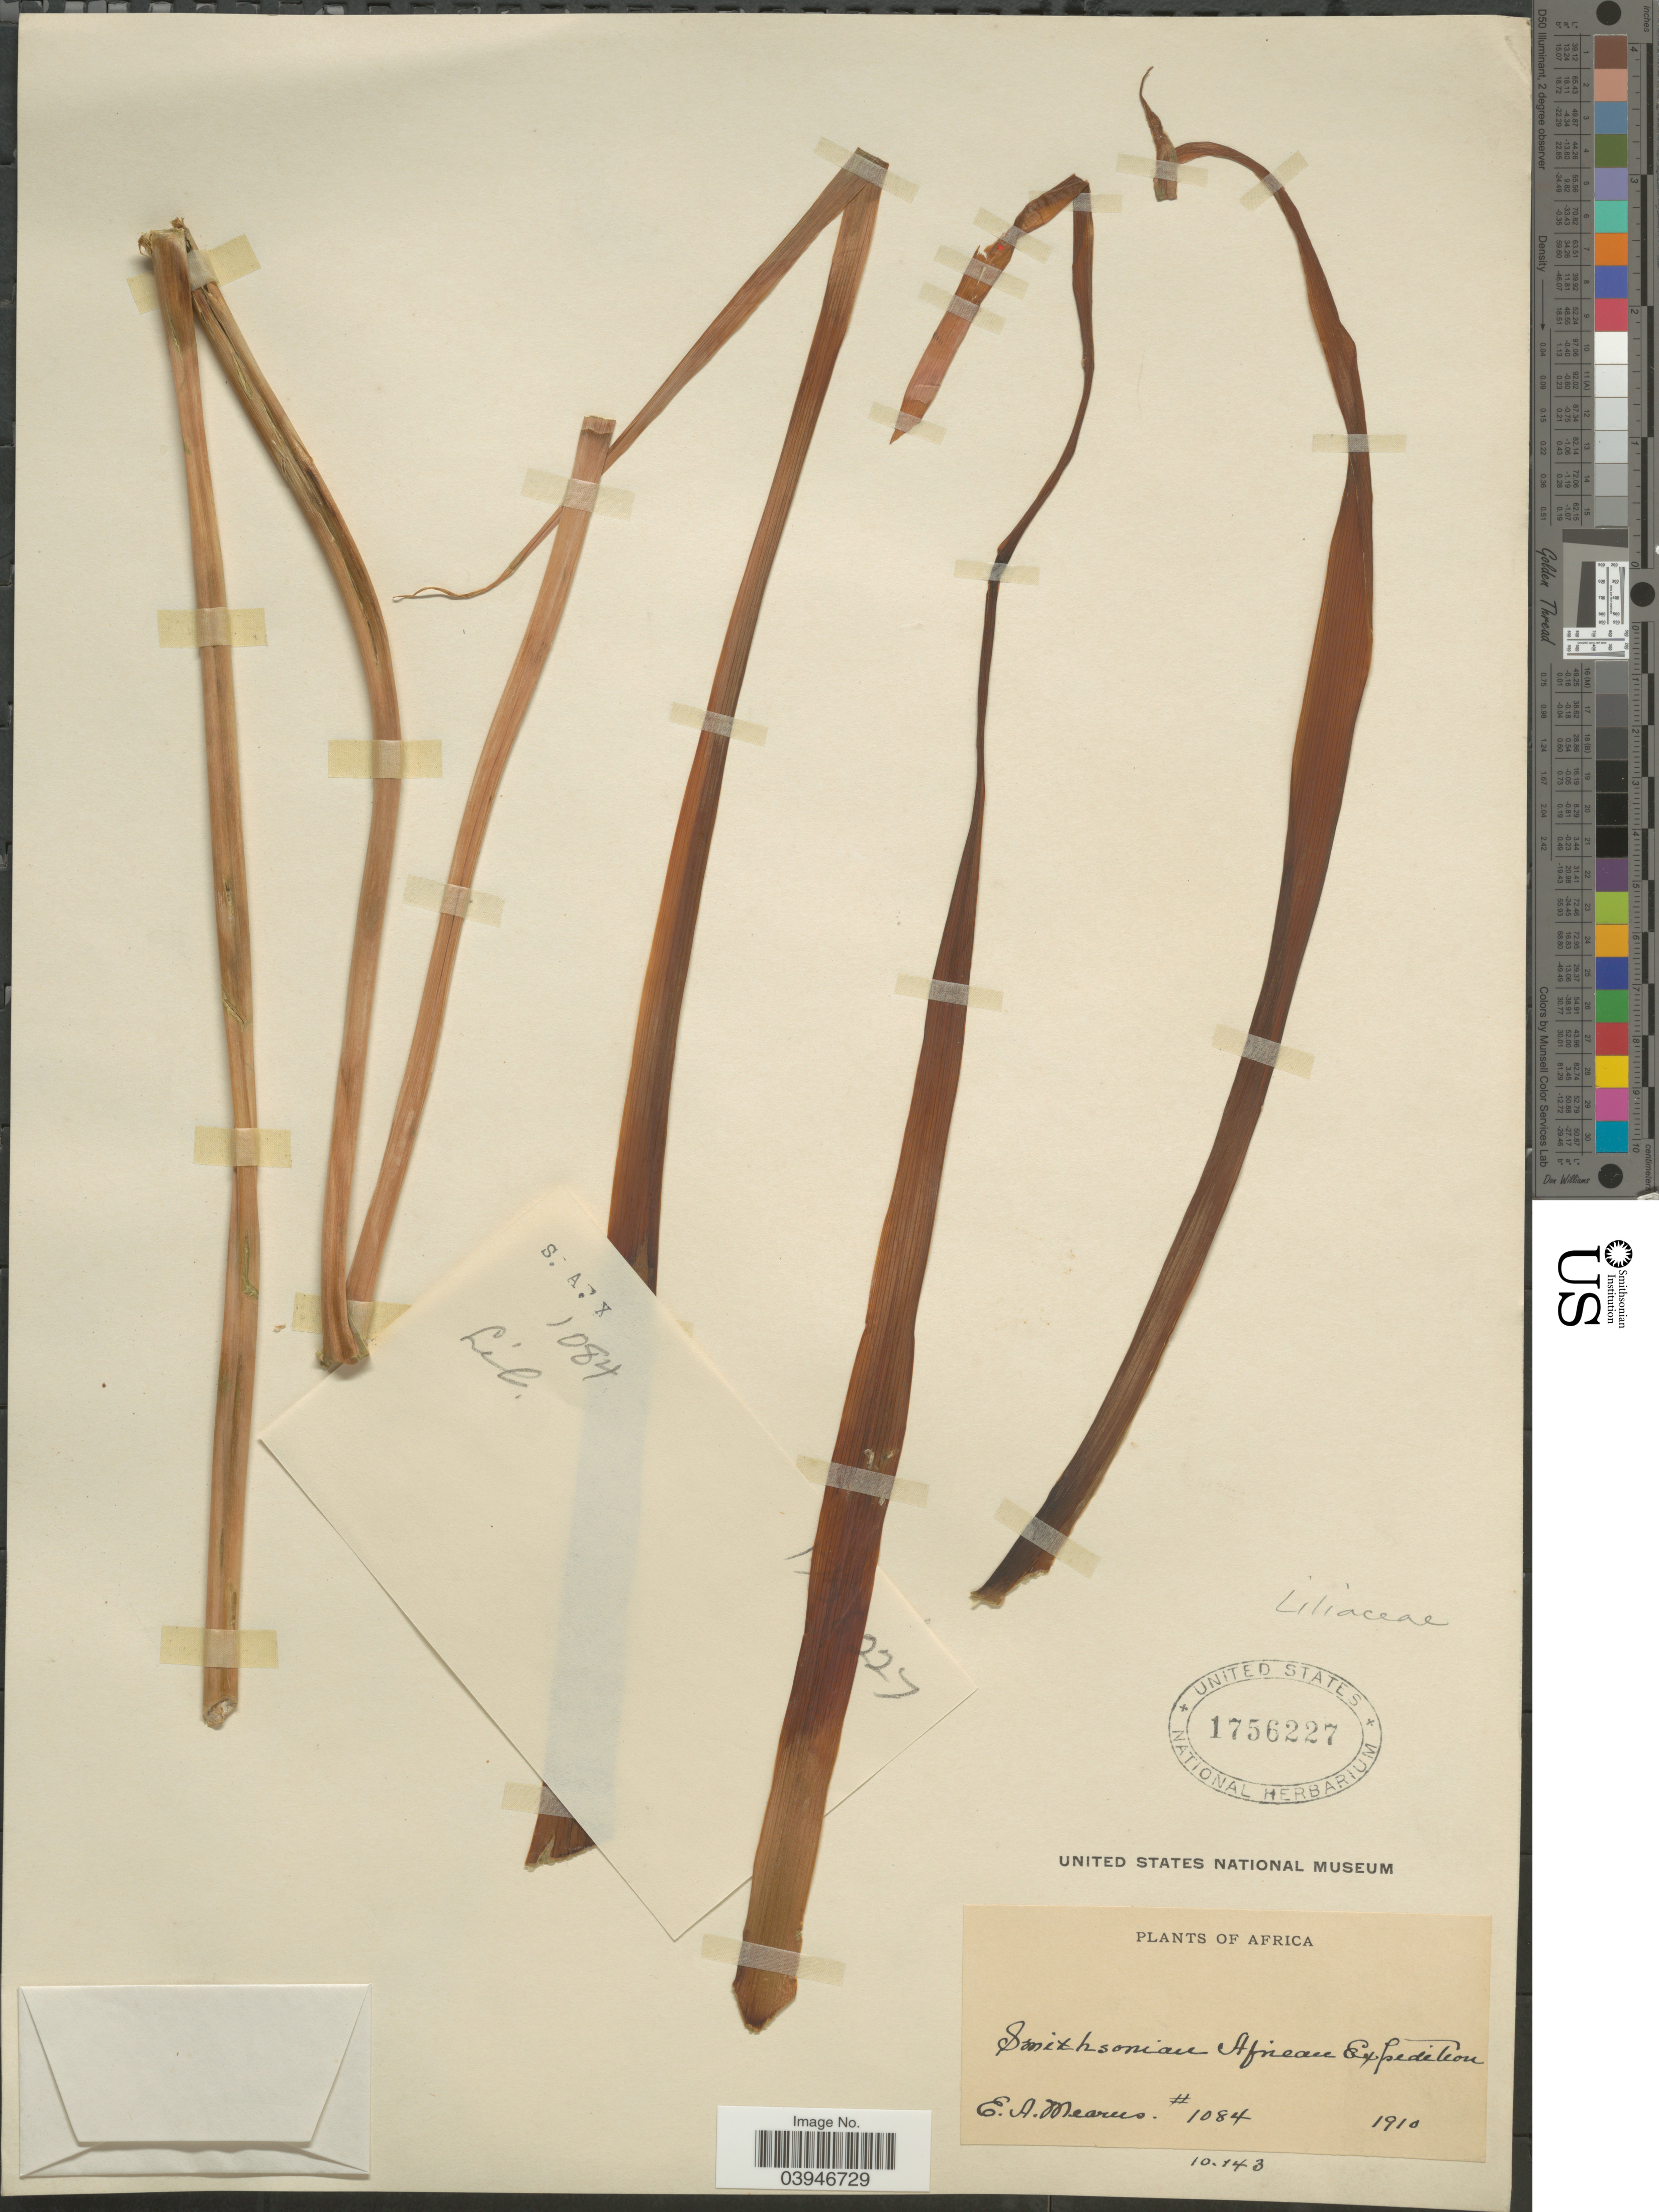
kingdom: Plantae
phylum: Tracheophyta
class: Liliopsida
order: Liliales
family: Liliaceae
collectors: E. A. Mearns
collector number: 1084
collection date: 1910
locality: Africa. Smithsonian African Expedition.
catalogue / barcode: US 1756227